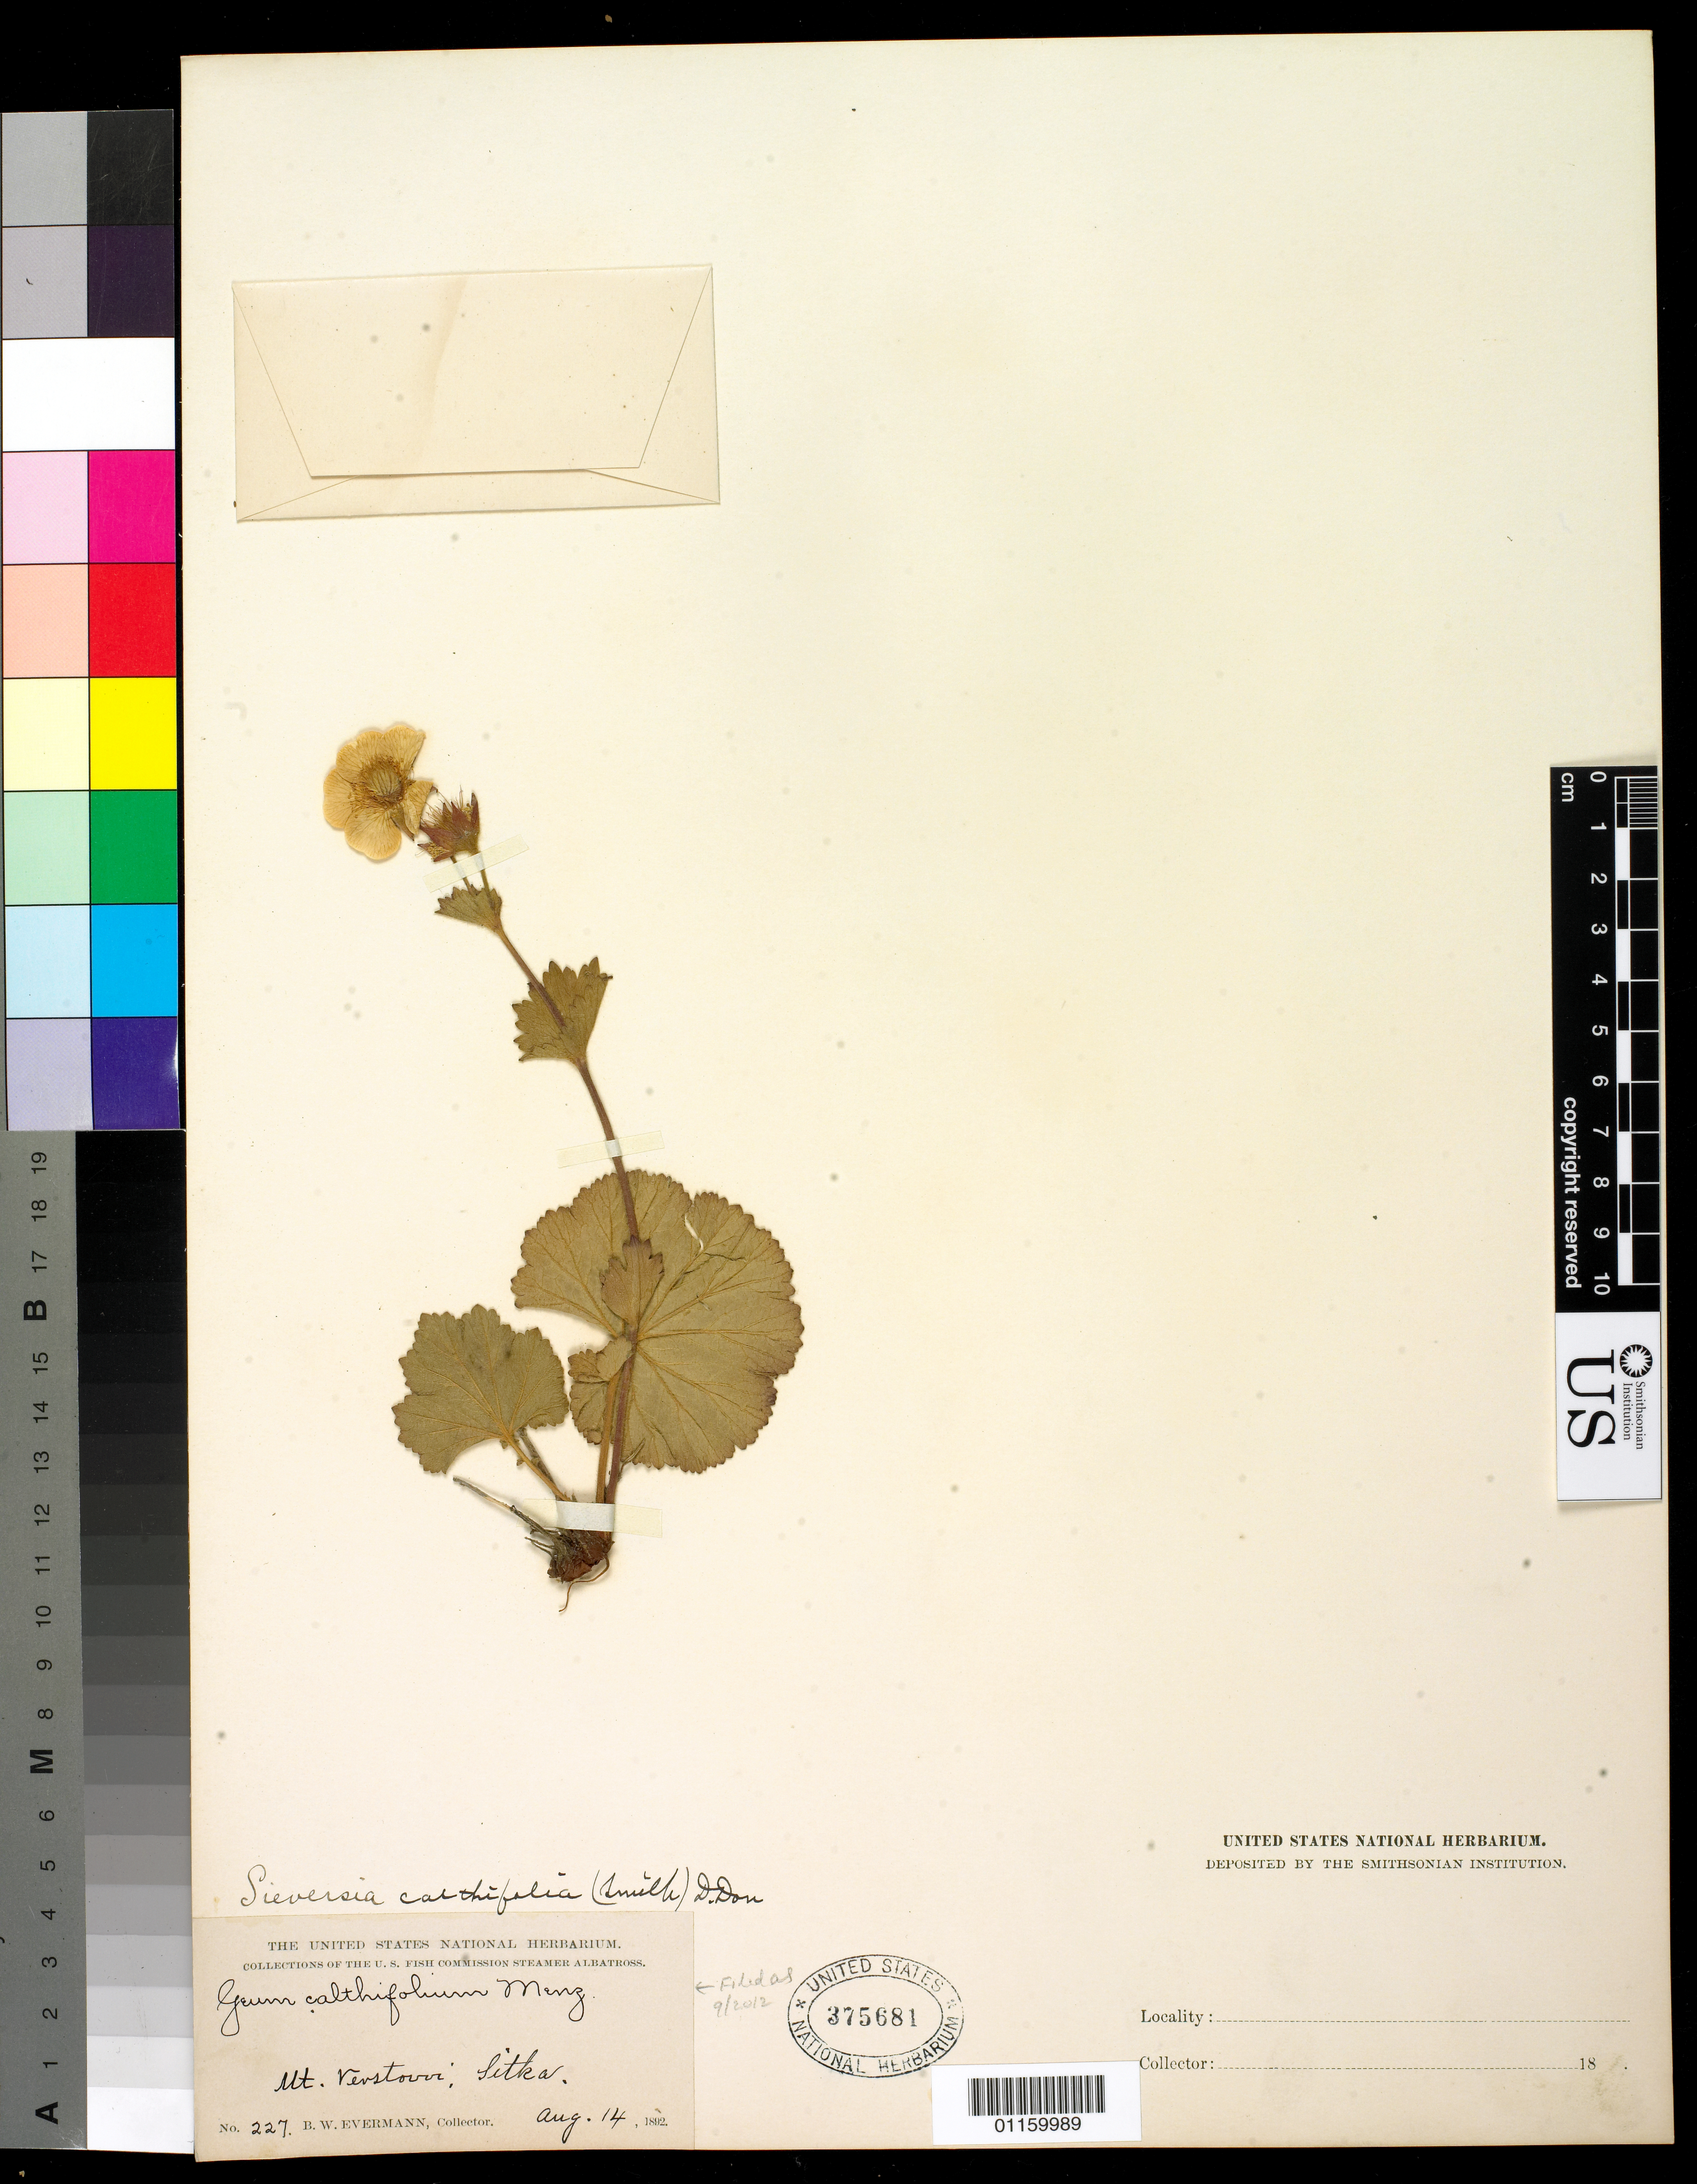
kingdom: Plantae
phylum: Tracheophyta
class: Magnoliopsida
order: Rosales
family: Rosaceae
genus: Geum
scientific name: Geum calthifolium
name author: Menzies ex Sm.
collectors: B. W. Evermann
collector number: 227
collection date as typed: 14 Aug 1892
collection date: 1892-08-14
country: United States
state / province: Alaska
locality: Mt. Verstovi, Sitka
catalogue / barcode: US 375681